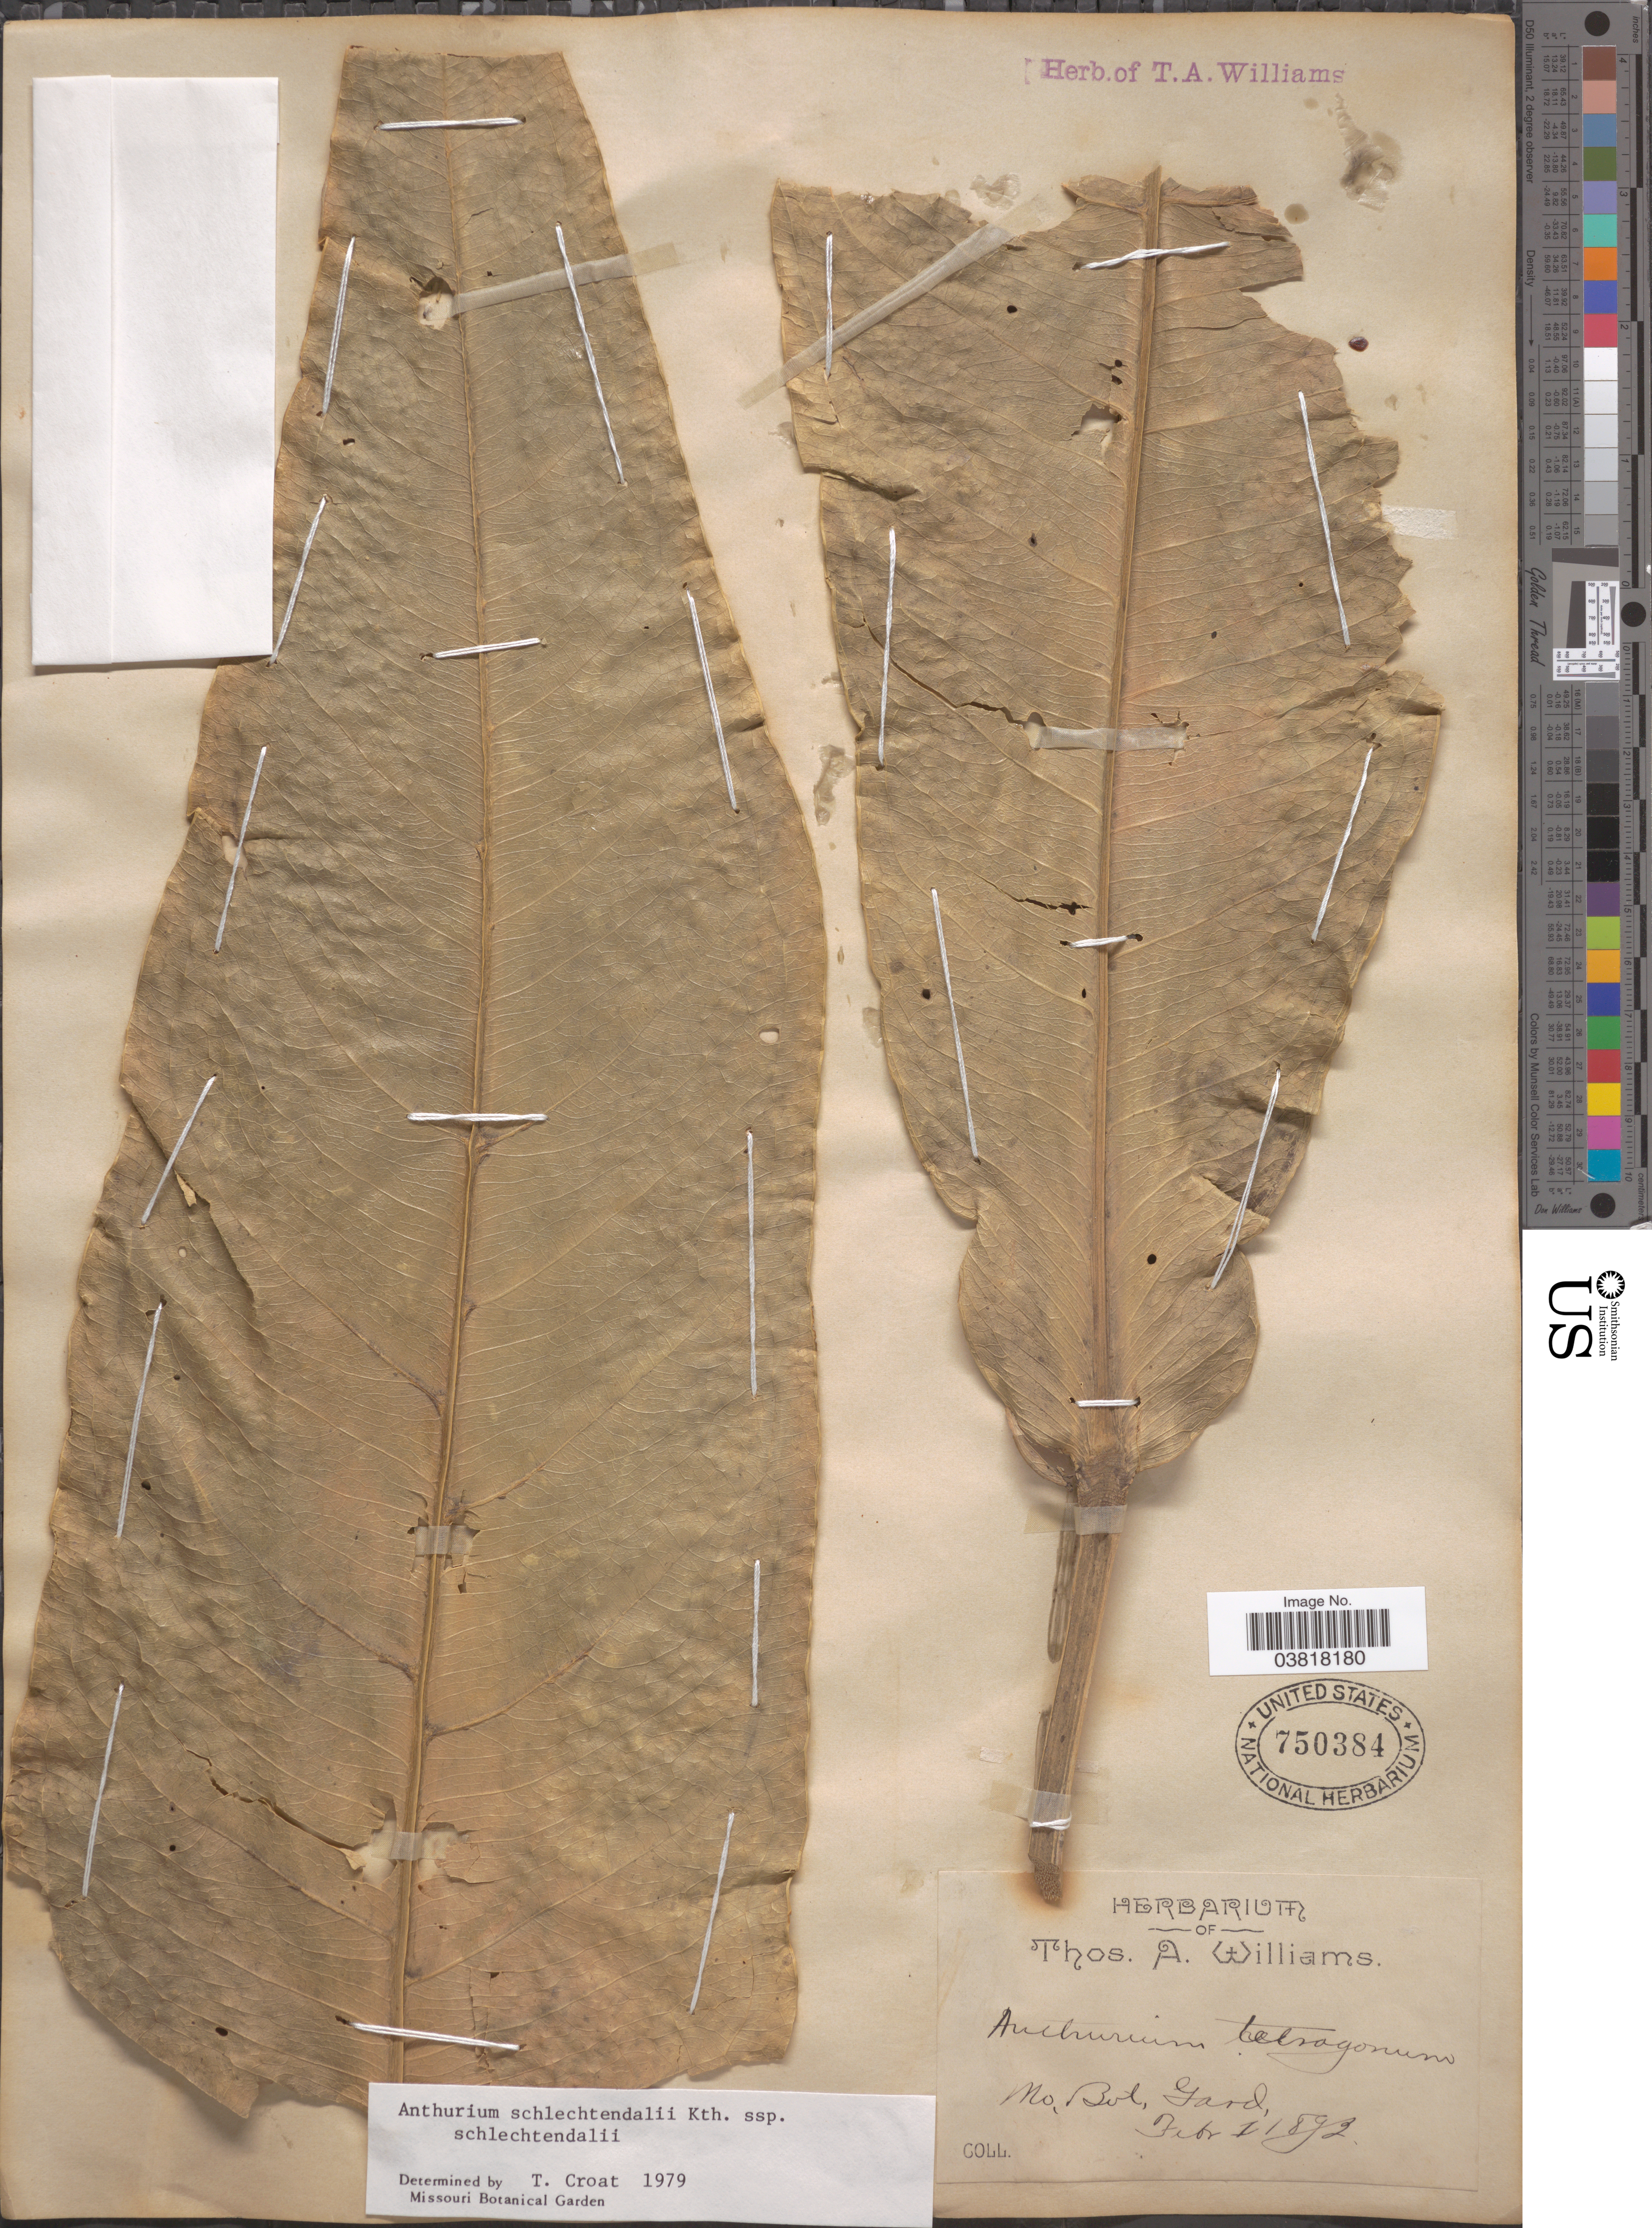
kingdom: Plantae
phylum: Tracheophyta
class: Liliopsida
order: Alismatales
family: Araceae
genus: Anthurium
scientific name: Anthurium schlechtendalii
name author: Kunth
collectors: ex herb. Thos. A. Williams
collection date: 1892-02-01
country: United States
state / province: Missouri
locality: Mo. Bot. Gard.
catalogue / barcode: US 750384